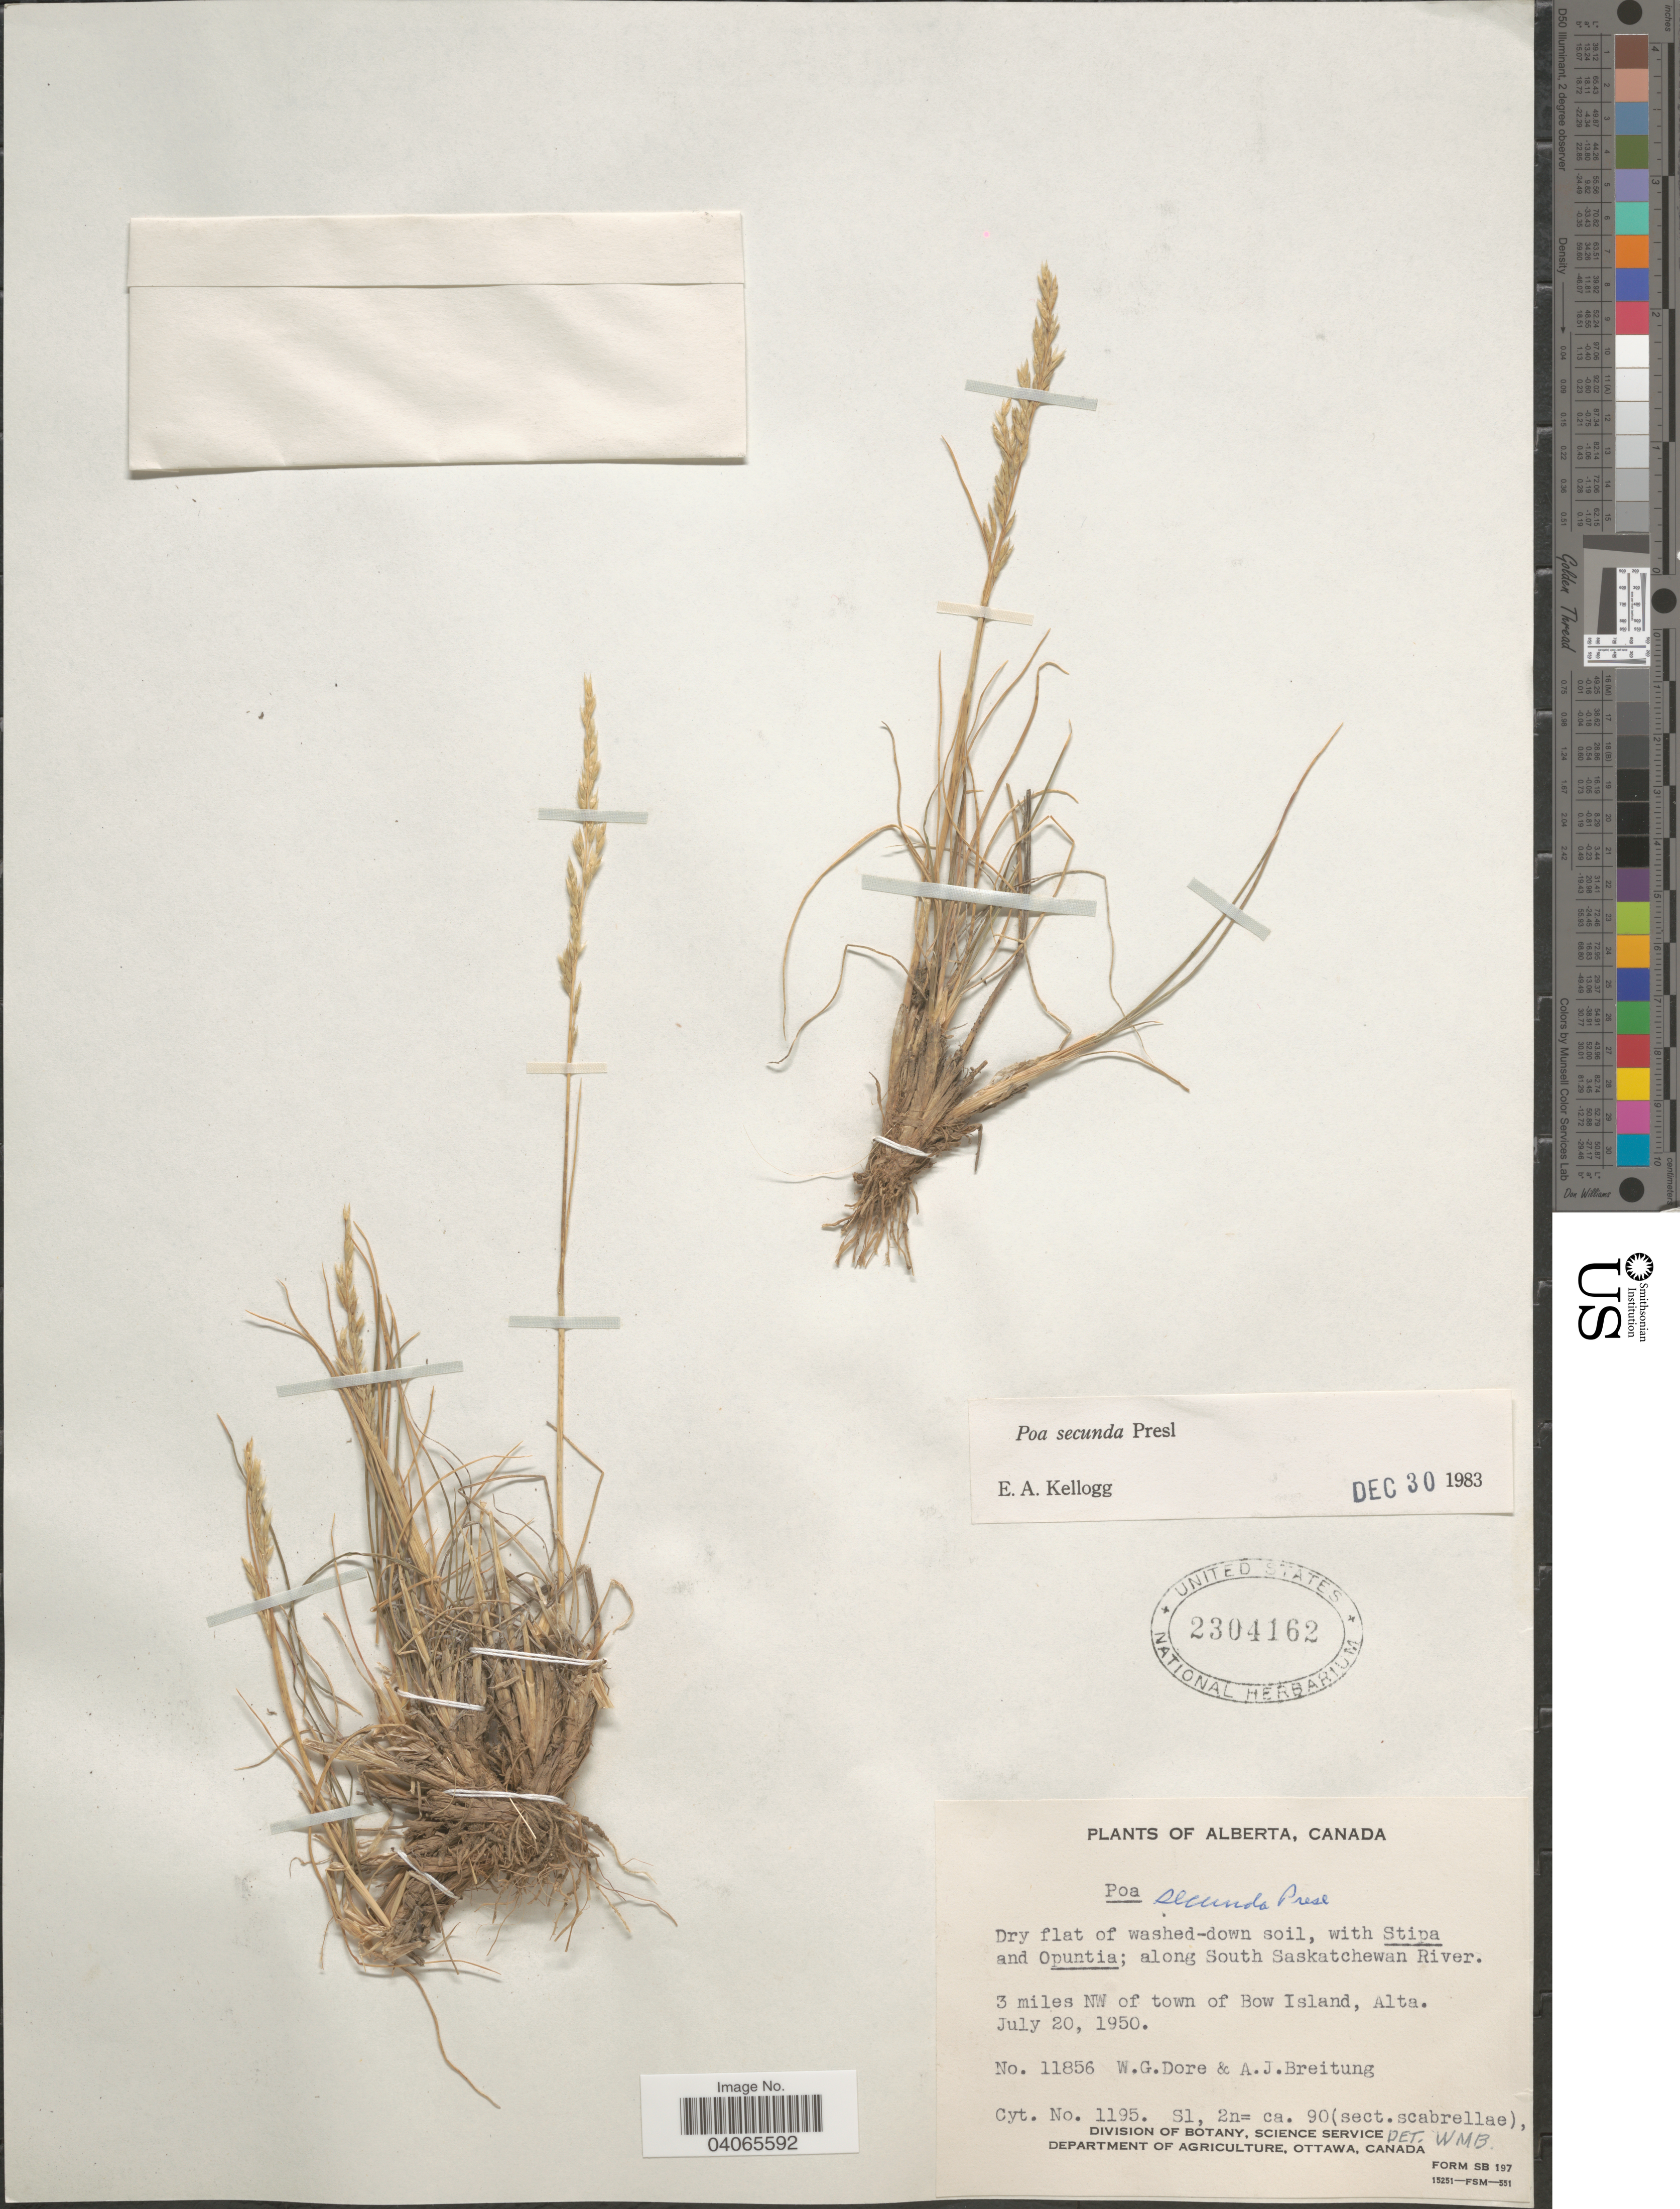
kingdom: Plantae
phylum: Tracheophyta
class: Liliopsida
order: Poales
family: Poaceae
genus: Poa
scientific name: Poa secunda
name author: J. Presl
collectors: W. Dore & A. Breitung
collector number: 11856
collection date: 1950-07-20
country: Canada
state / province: Alberta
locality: Along South Saskatchewan River. 3 miles NW of town of Bow Island.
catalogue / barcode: US 2304162